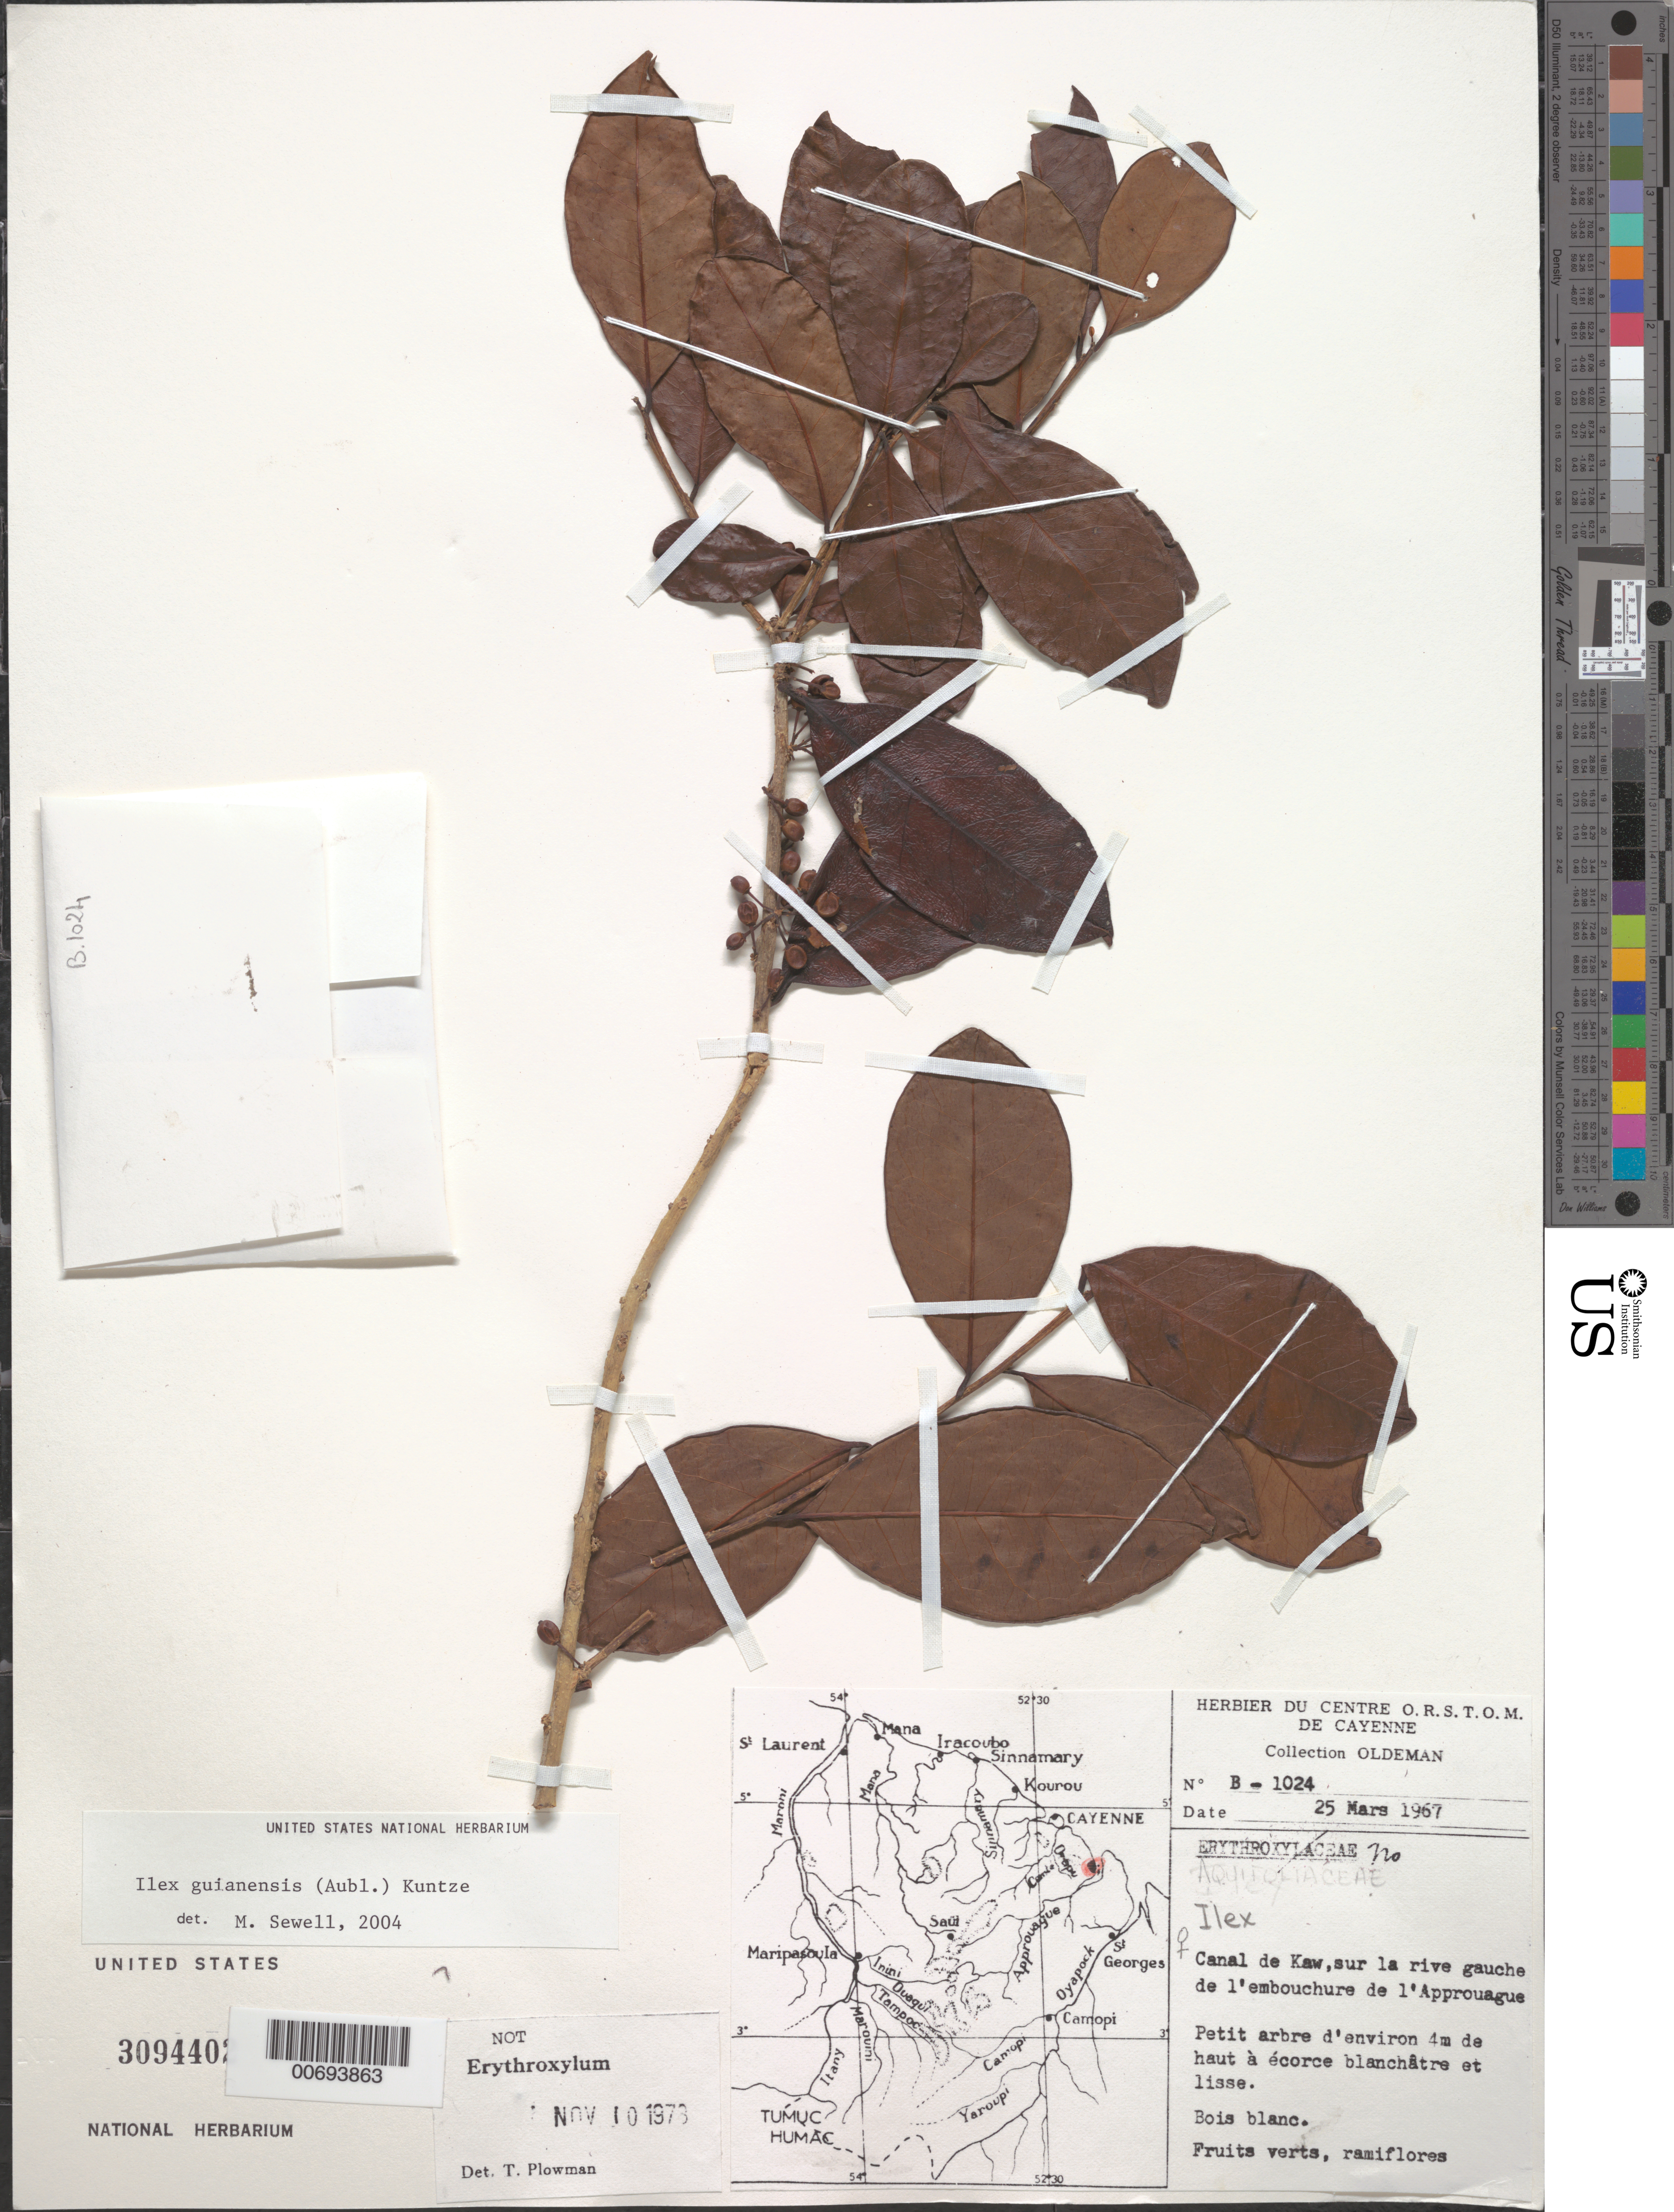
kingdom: Plantae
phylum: Tracheophyta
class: Magnoliopsida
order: Aquifoliales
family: Aquifoliaceae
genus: Ilex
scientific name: Ilex guianensis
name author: (Aubl.) Kuntze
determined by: Sewell, M.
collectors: R. Oldeman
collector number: B 1024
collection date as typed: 25-Mar-67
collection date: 1967-03-25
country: French Guiana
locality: Canal de Kaw, sur la rive gauche de l'embouchure de l'Approuague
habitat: Riverbank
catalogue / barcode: US 3094402